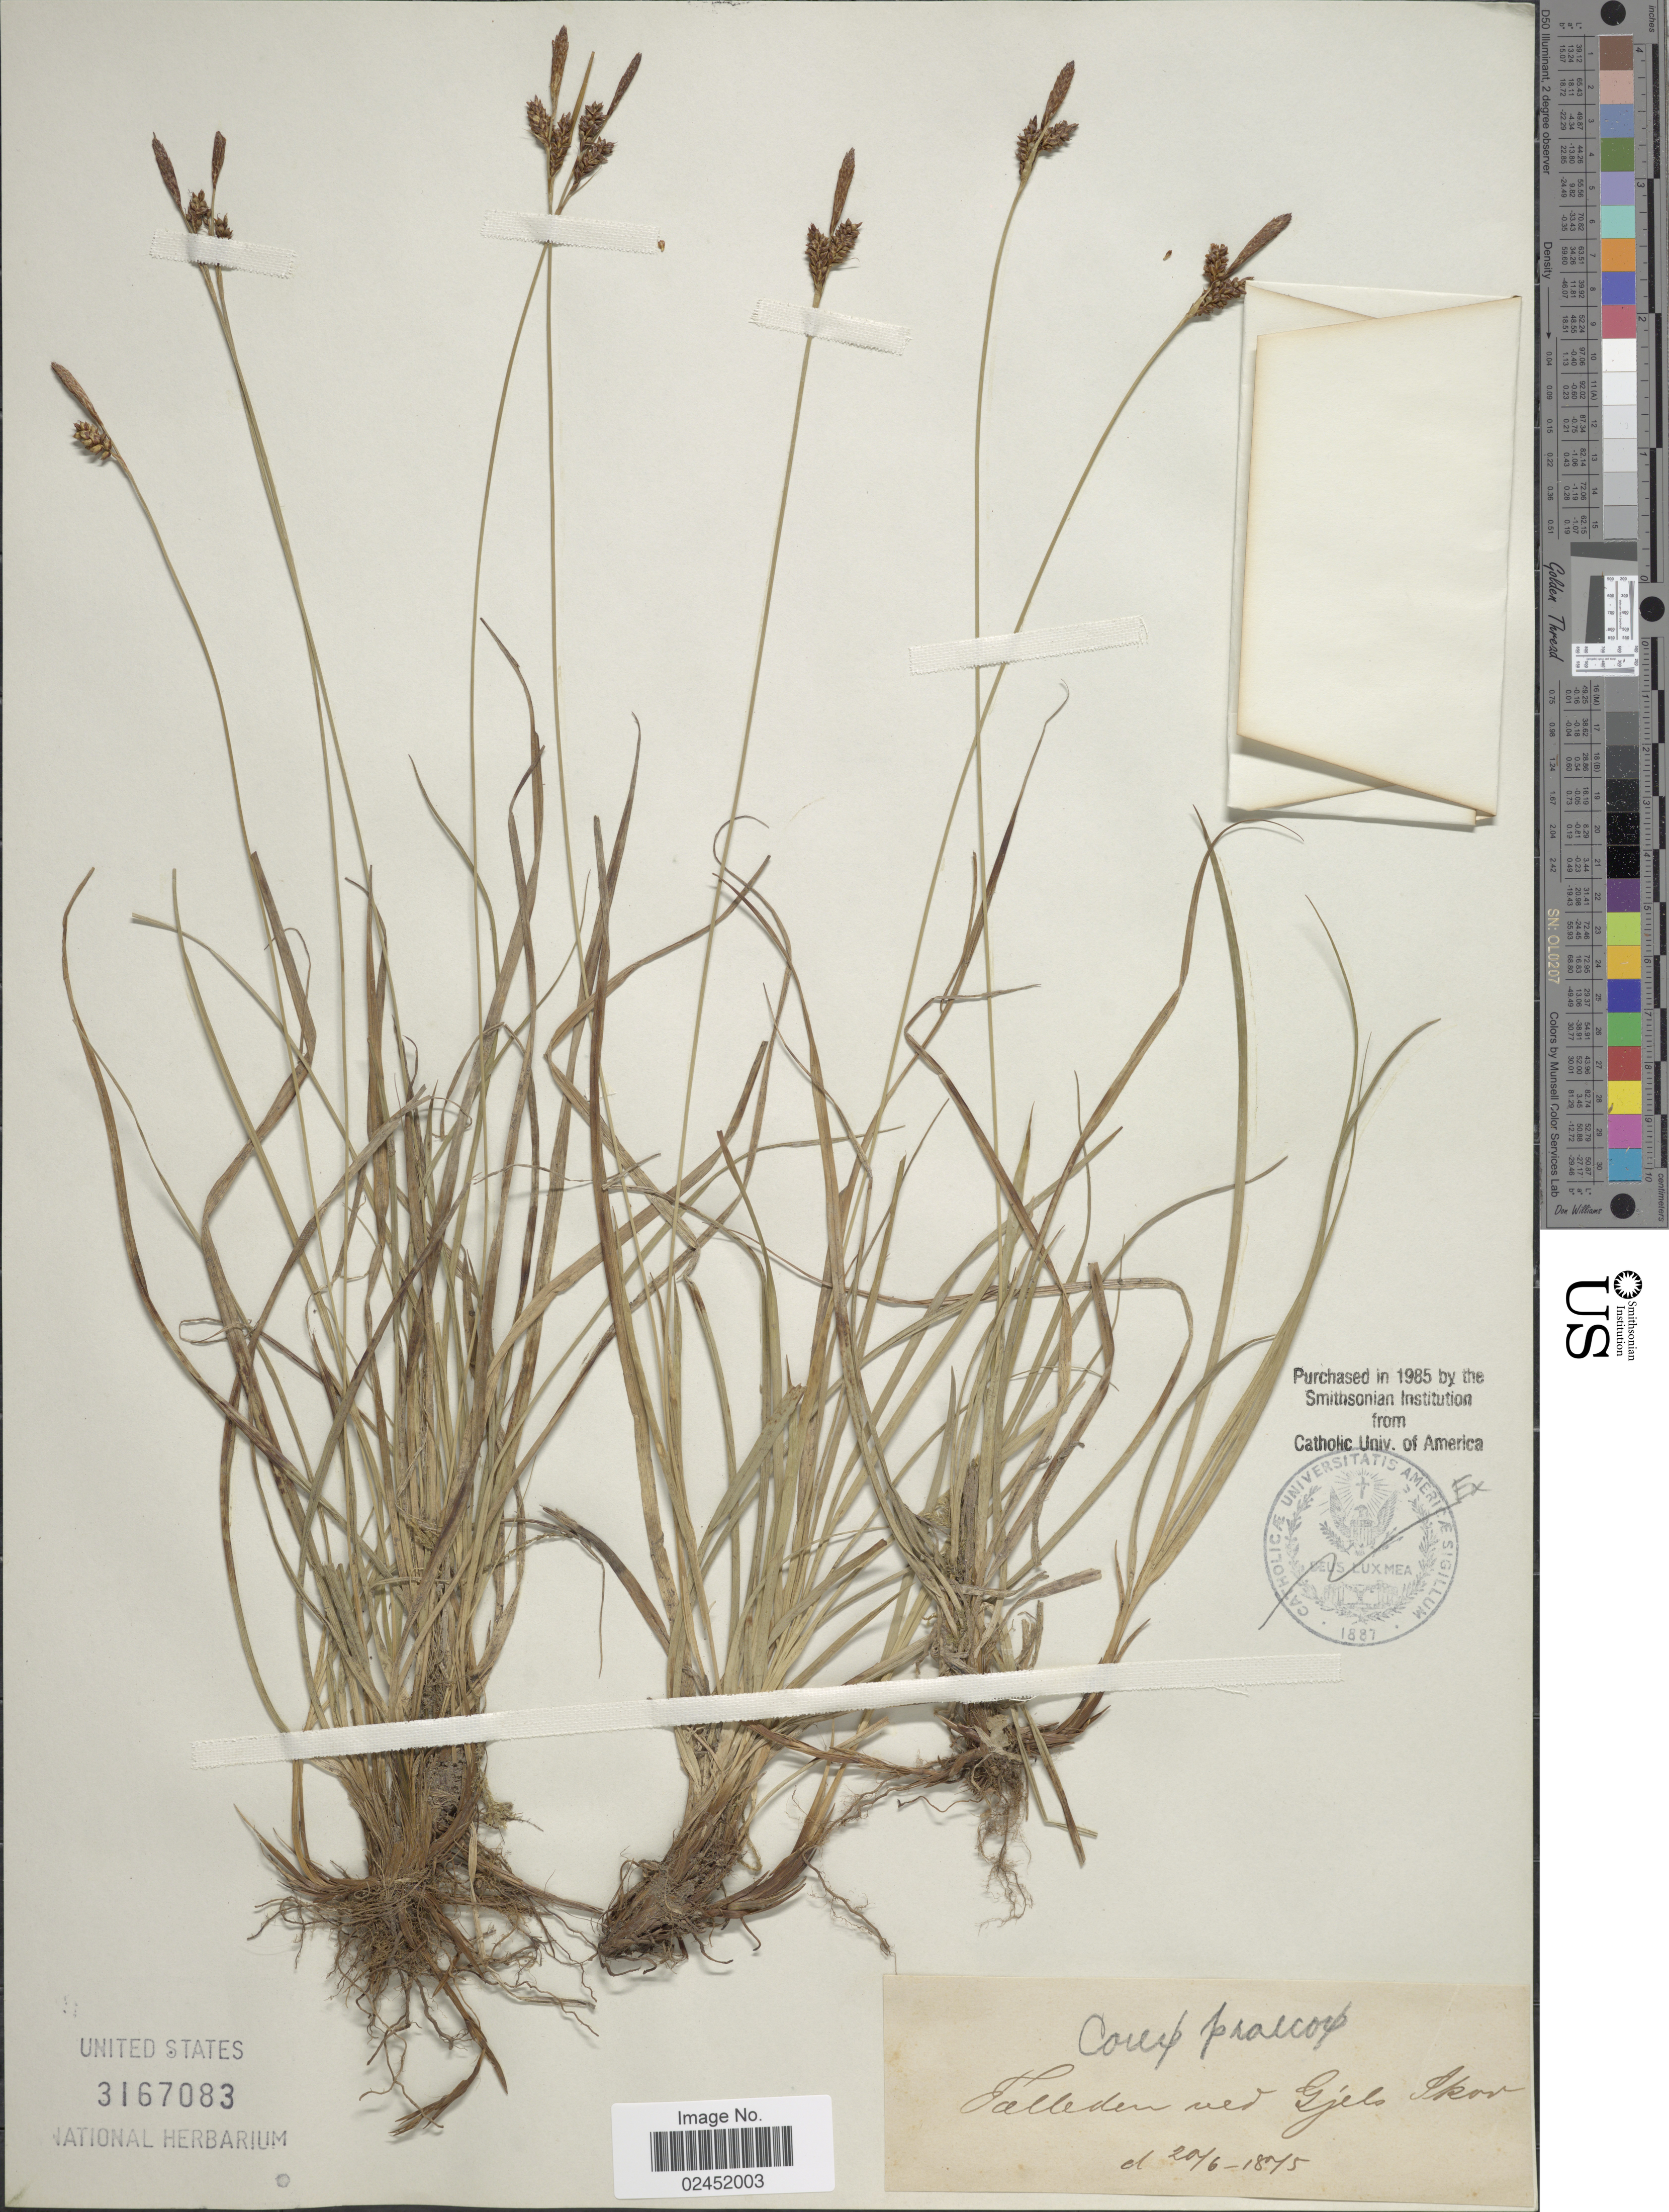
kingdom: Plantae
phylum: Tracheophyta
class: Liliopsida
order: Poales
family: Cyperaceae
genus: Carex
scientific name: Carex praecox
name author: Schreb.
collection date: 1875-06-20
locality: Falleden ved Gjels Skov [interpreted]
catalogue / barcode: US 3167083